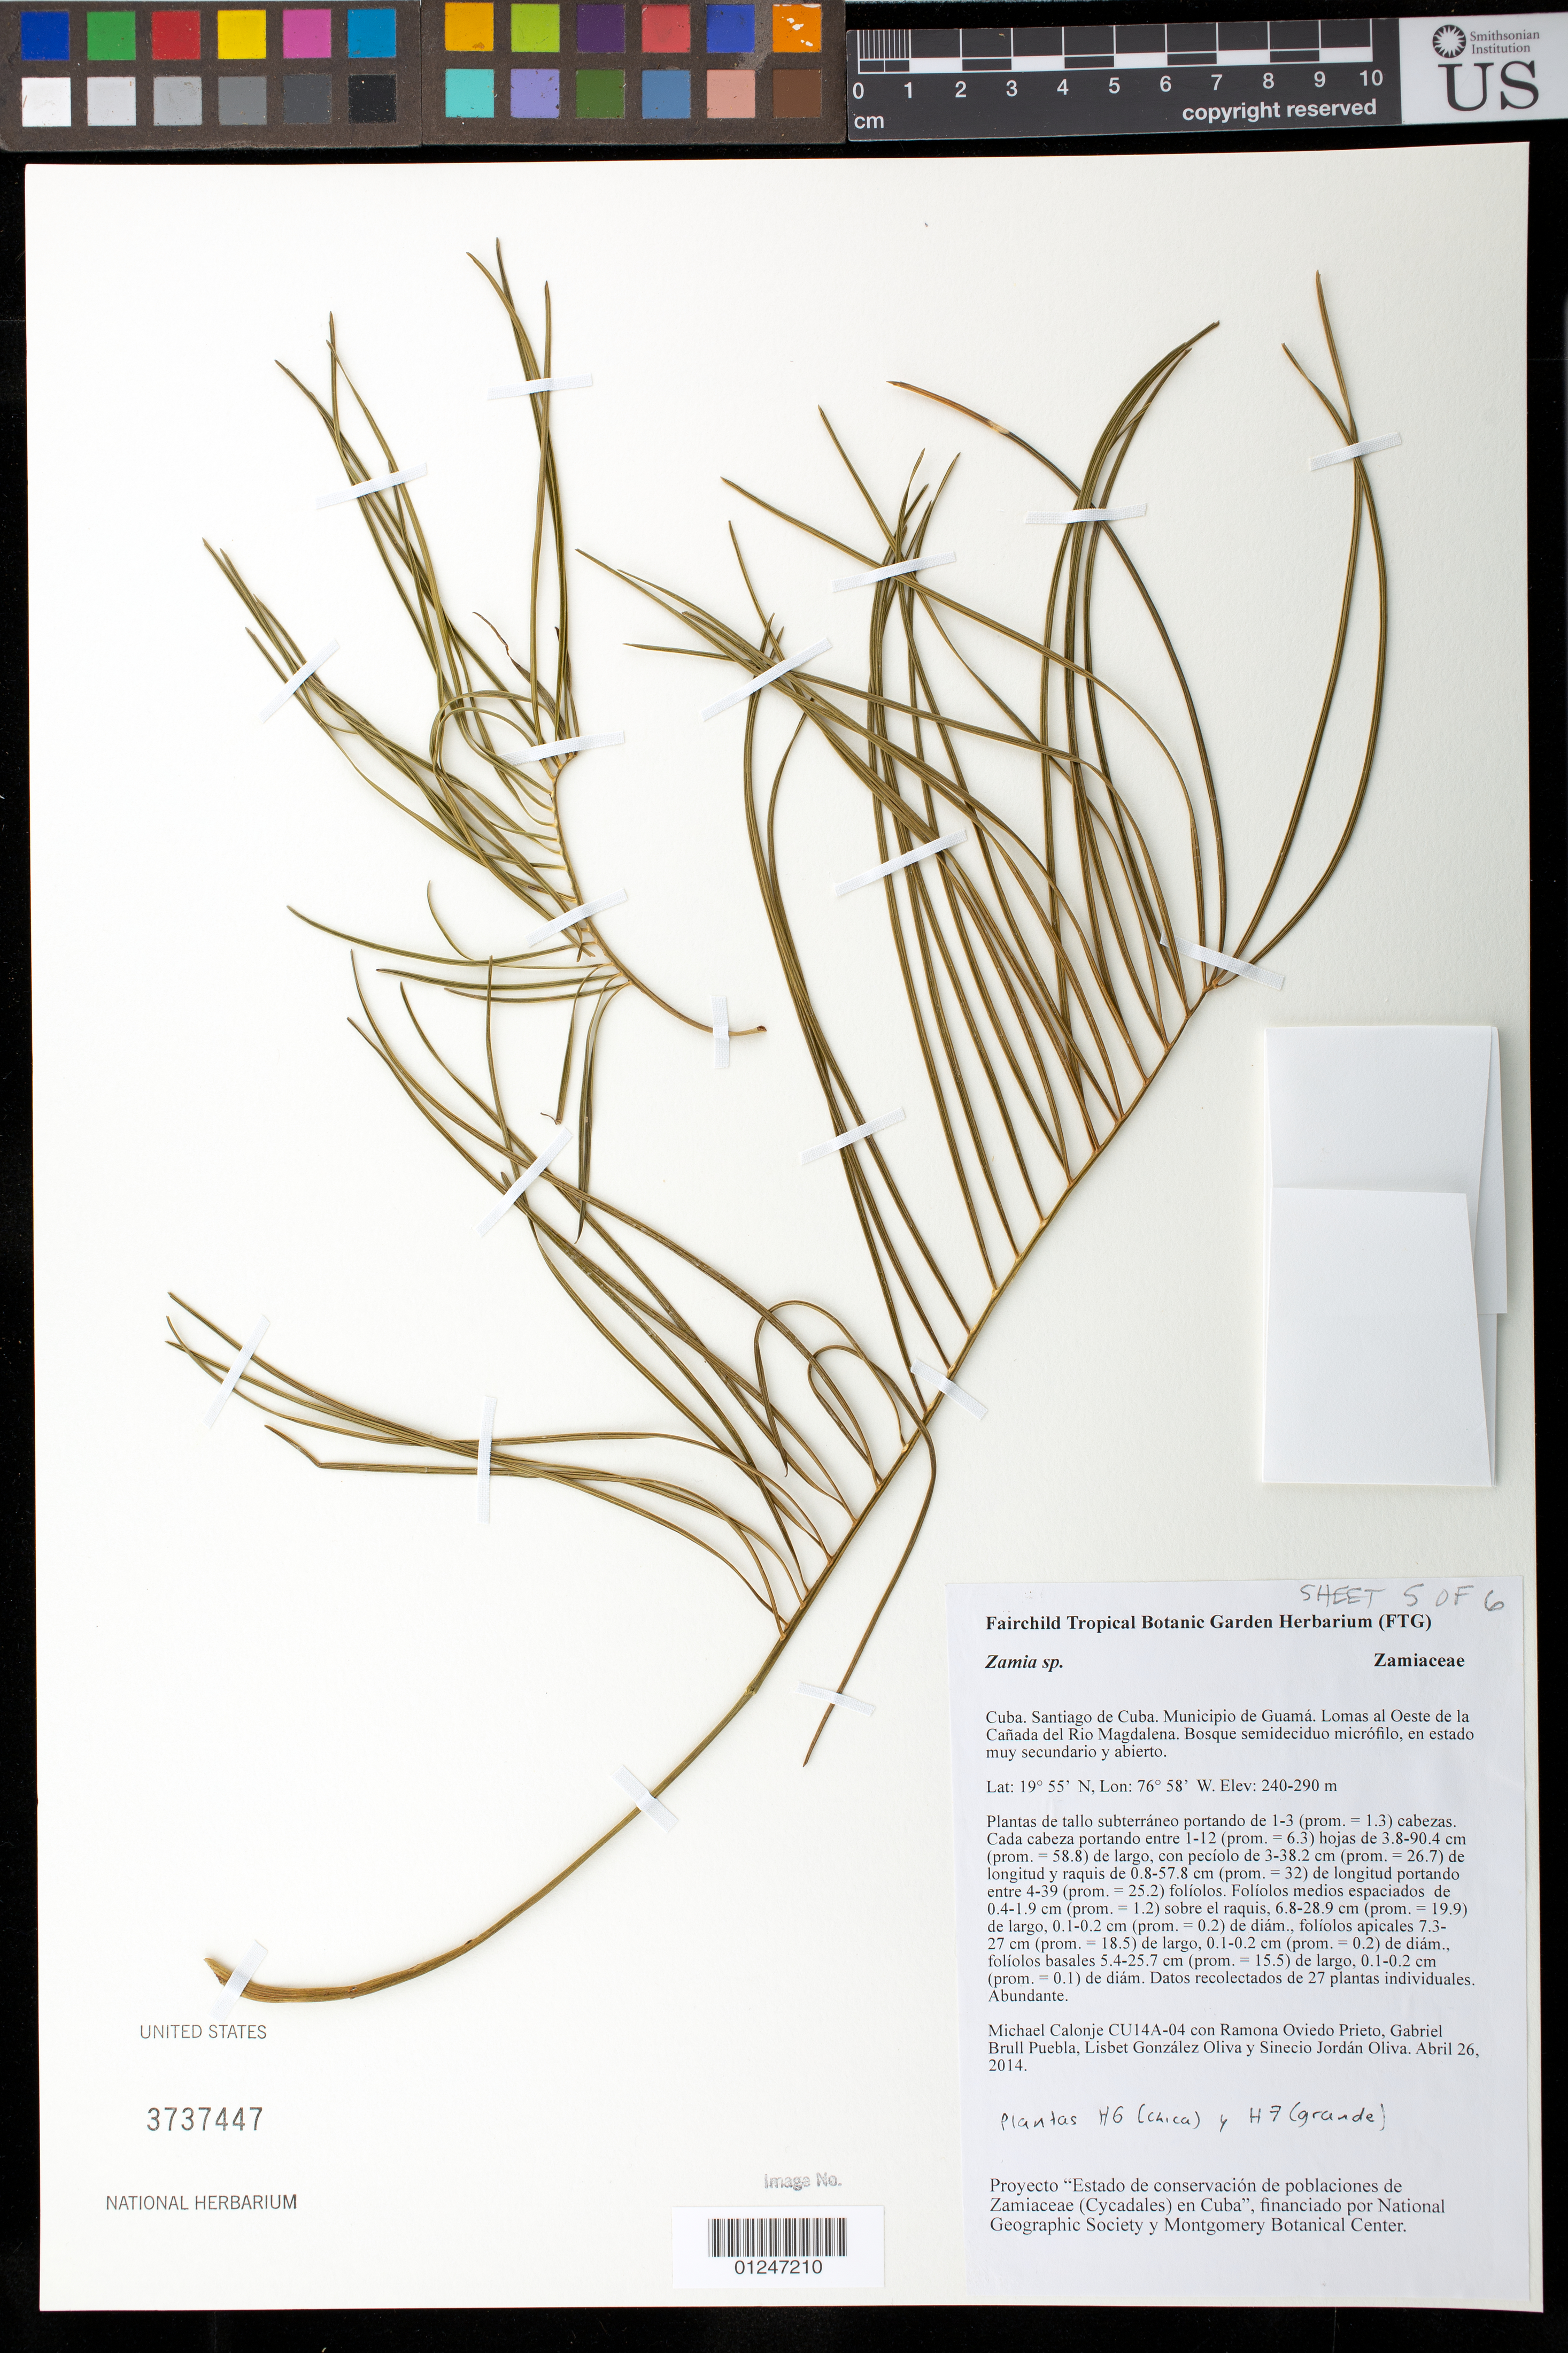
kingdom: Plantae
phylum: Tracheophyta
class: Cycadopsida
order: Cycadales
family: Zamiaceae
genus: Zamia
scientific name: Zamia sp.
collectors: M. Calonje et al.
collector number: CU14A-04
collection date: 2014-04-26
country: Cuba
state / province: Santiago de Cuba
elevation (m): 240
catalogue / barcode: US 3737447